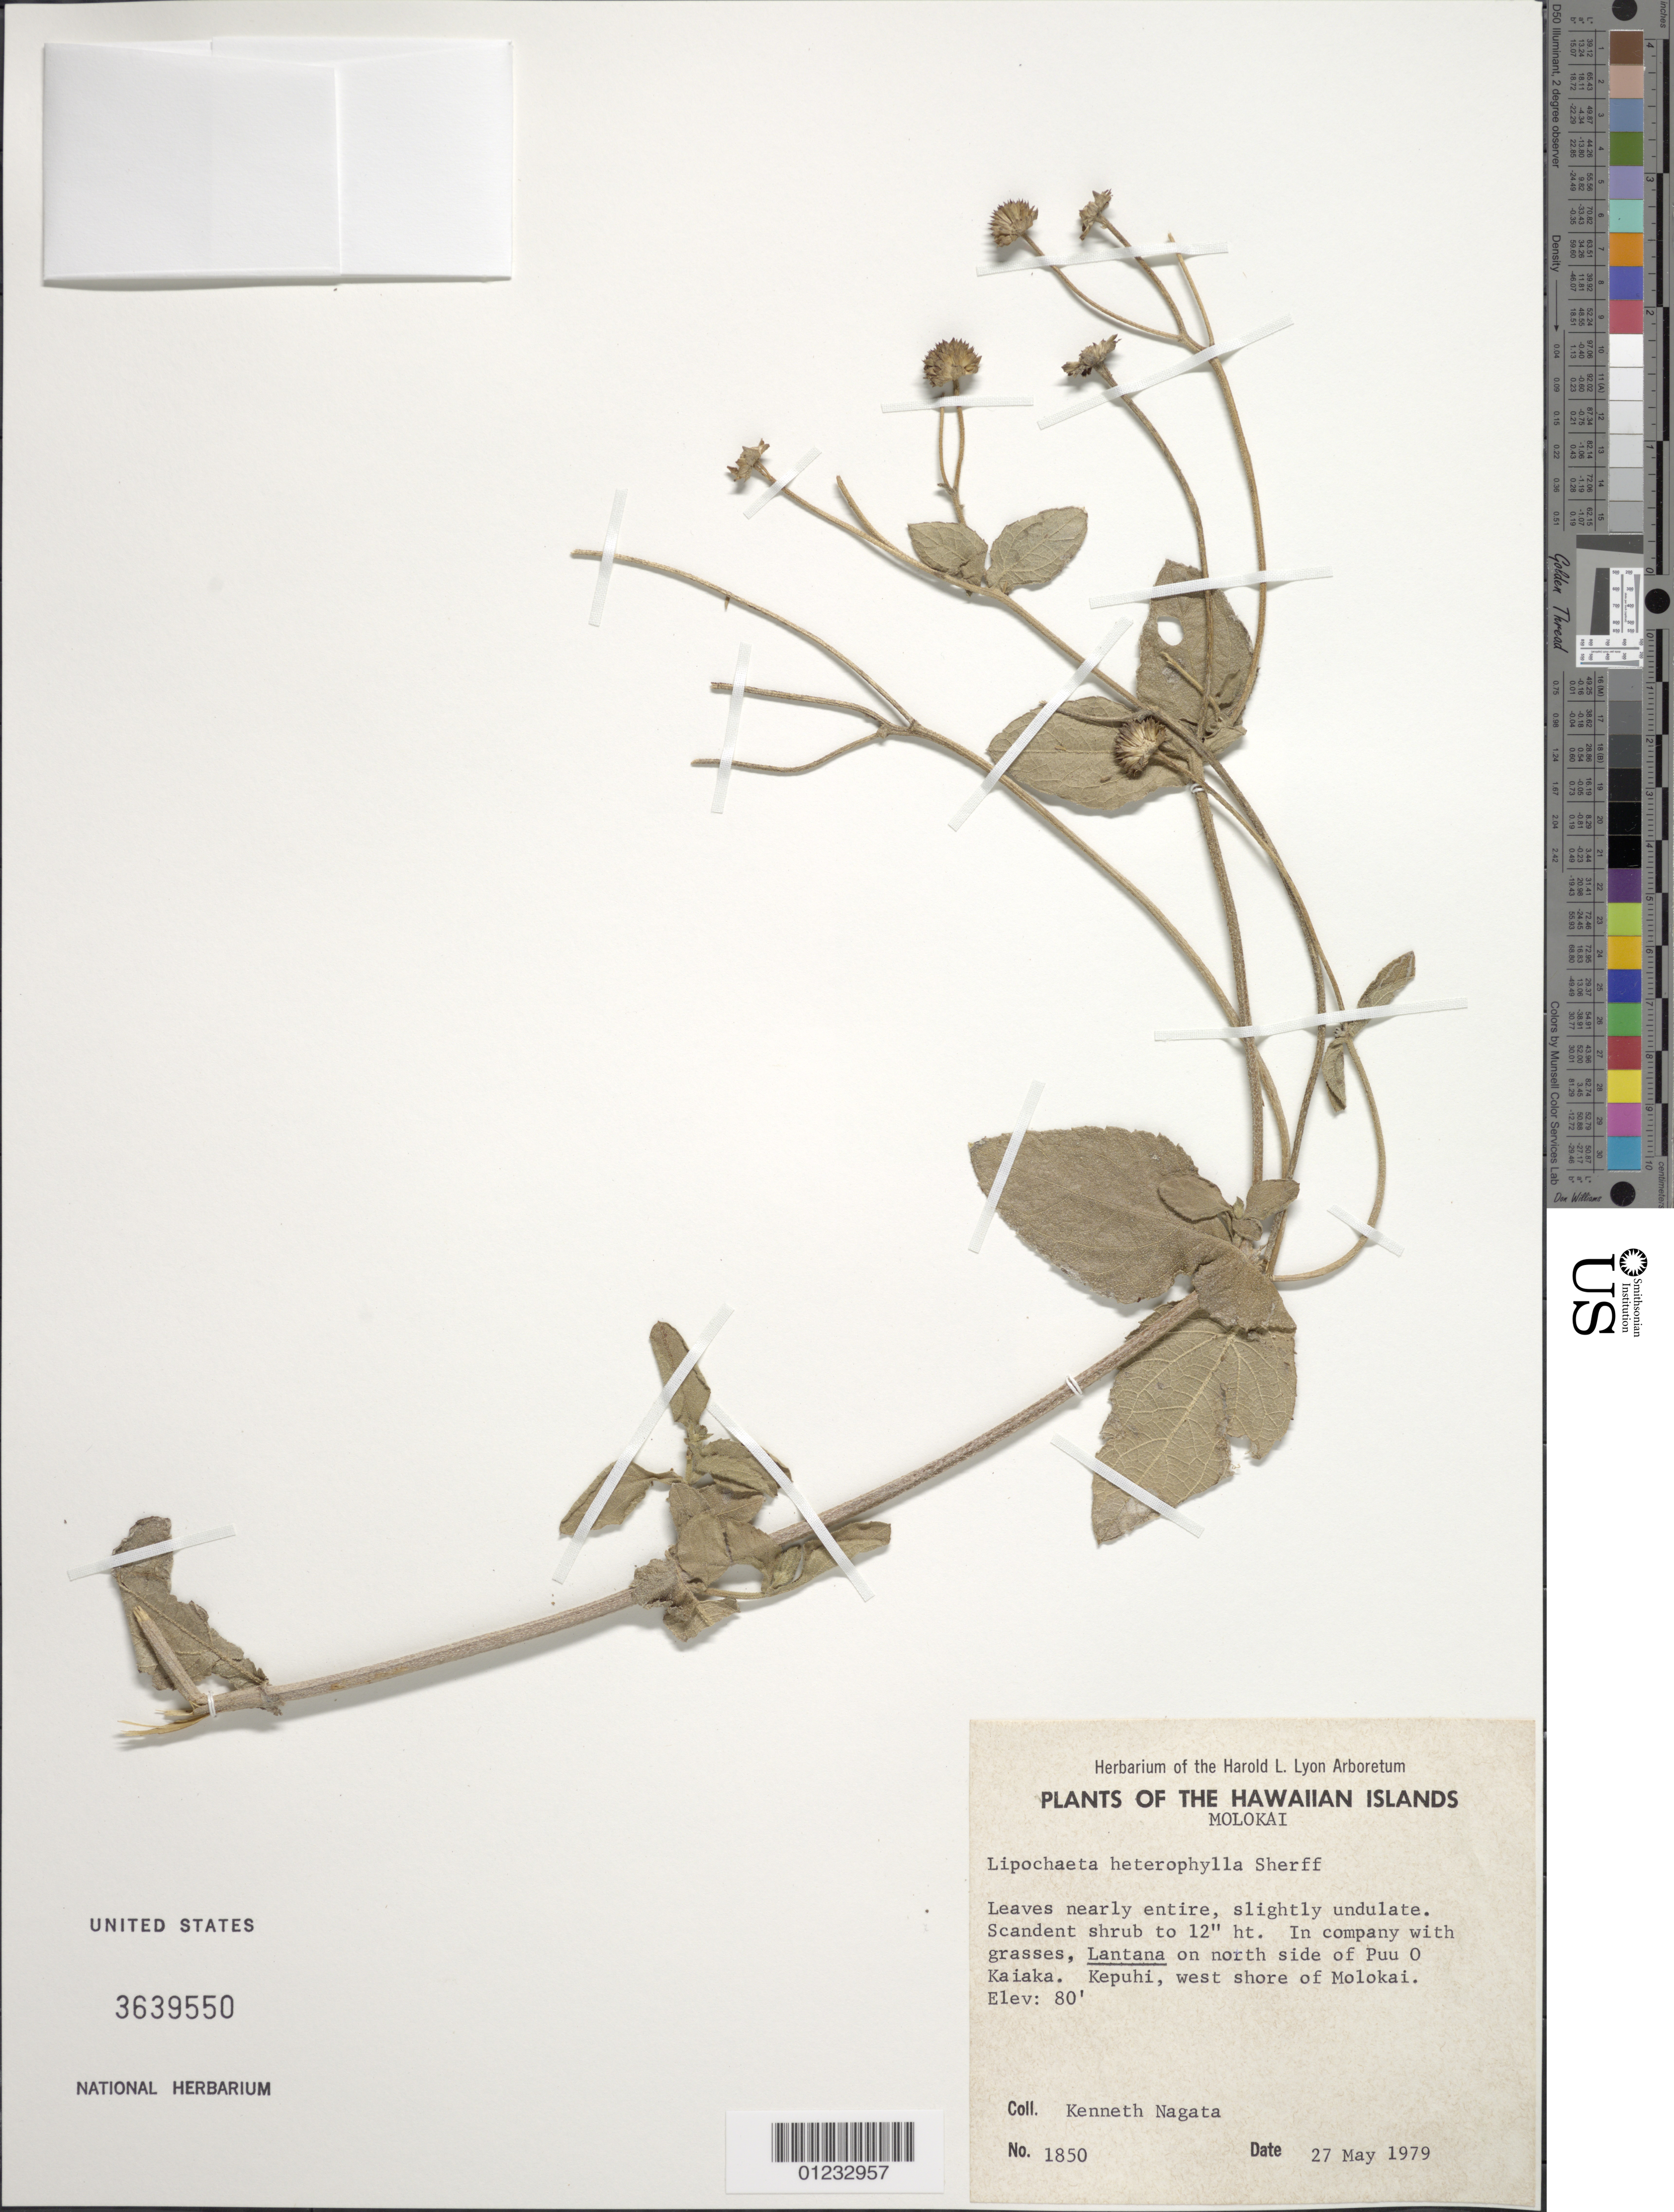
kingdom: Plantae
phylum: Tracheophyta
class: Magnoliopsida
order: Asterales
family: Asteraceae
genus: Lipochaeta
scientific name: Lipochaeta heterophylla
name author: A. Gray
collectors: K. Nagata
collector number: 1850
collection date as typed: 27 May 1979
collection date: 1979-05-27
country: United States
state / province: Hawaii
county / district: Maui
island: Moloka'i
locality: North side of Puu O Kaiaka, Kepuhi, west shore of Molokai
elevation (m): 24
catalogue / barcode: US 3639550